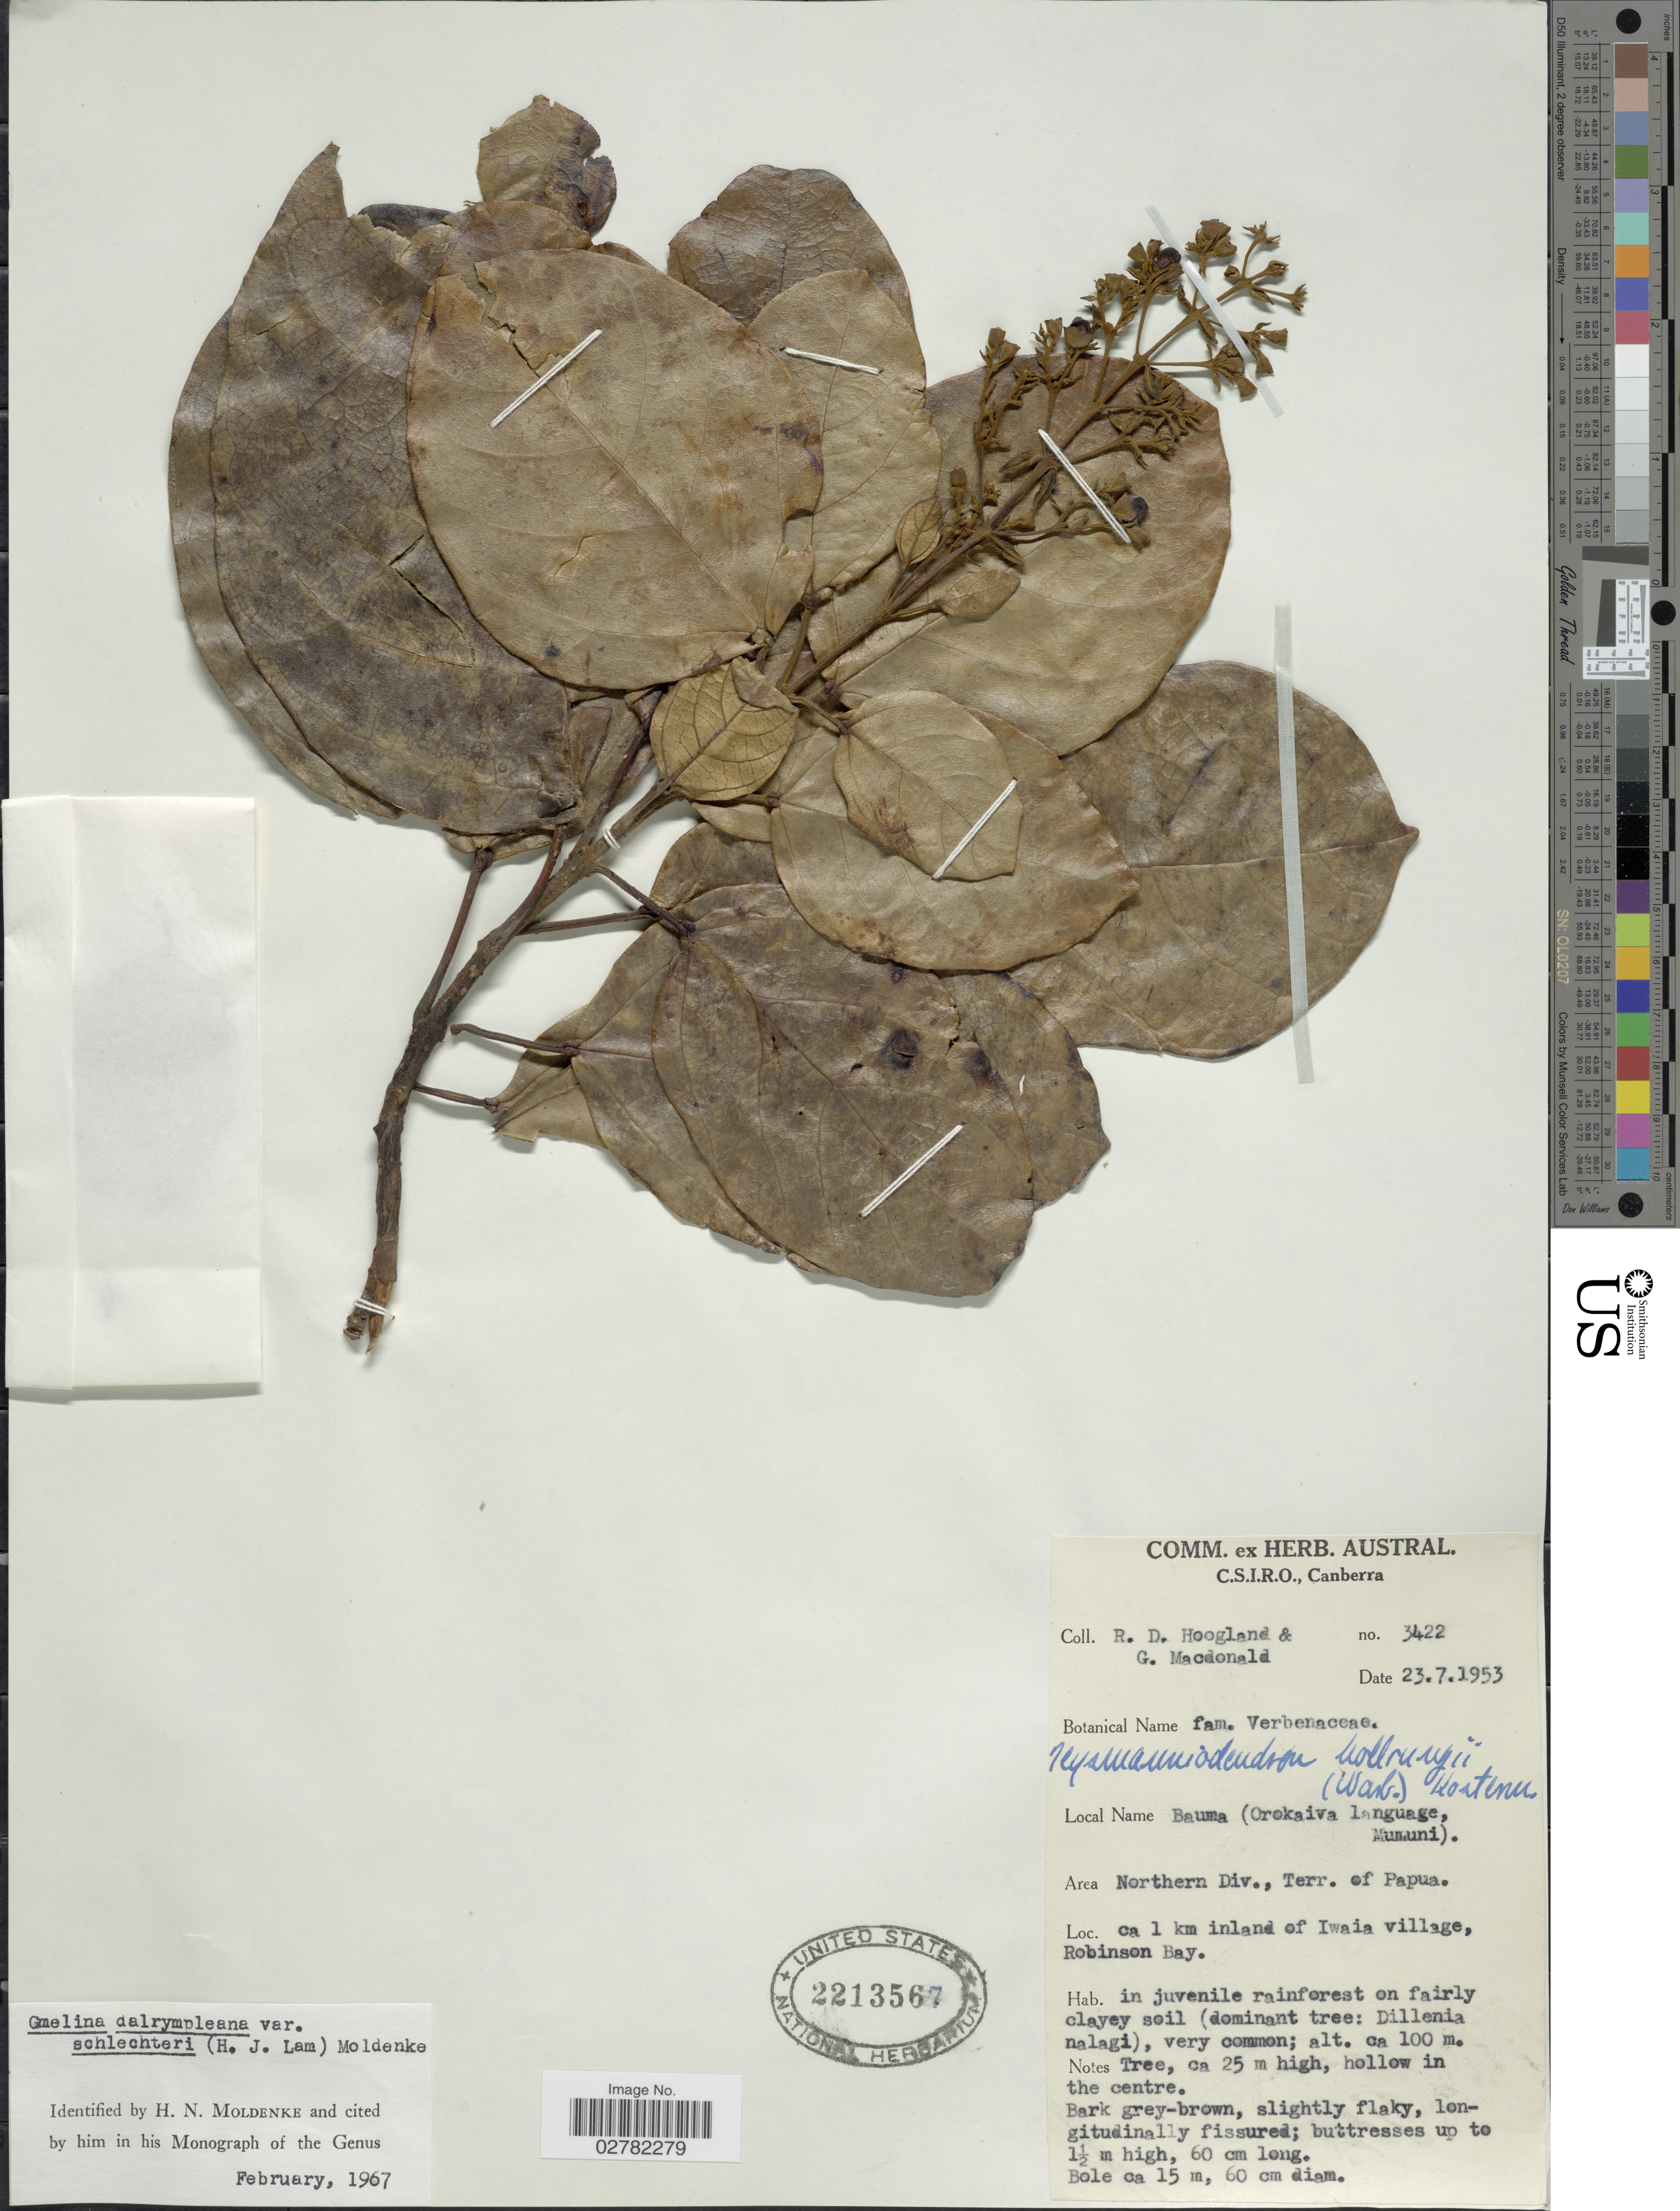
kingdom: Plantae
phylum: Tracheophyta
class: Magnoliopsida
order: Lamiales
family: Lamiaceae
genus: Gmelina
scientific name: Gmelina dalrympleana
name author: (F. Muell.) H.J. Lam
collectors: R. D. Hoogland & G. Macdonald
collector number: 3422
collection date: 1953-07-23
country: Papua New Guinea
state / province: Northern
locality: Northern Div., Terr. of Papua. Ca 1 km inland of Iwaia village, Robinson Bay.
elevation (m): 100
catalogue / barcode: US 2213567